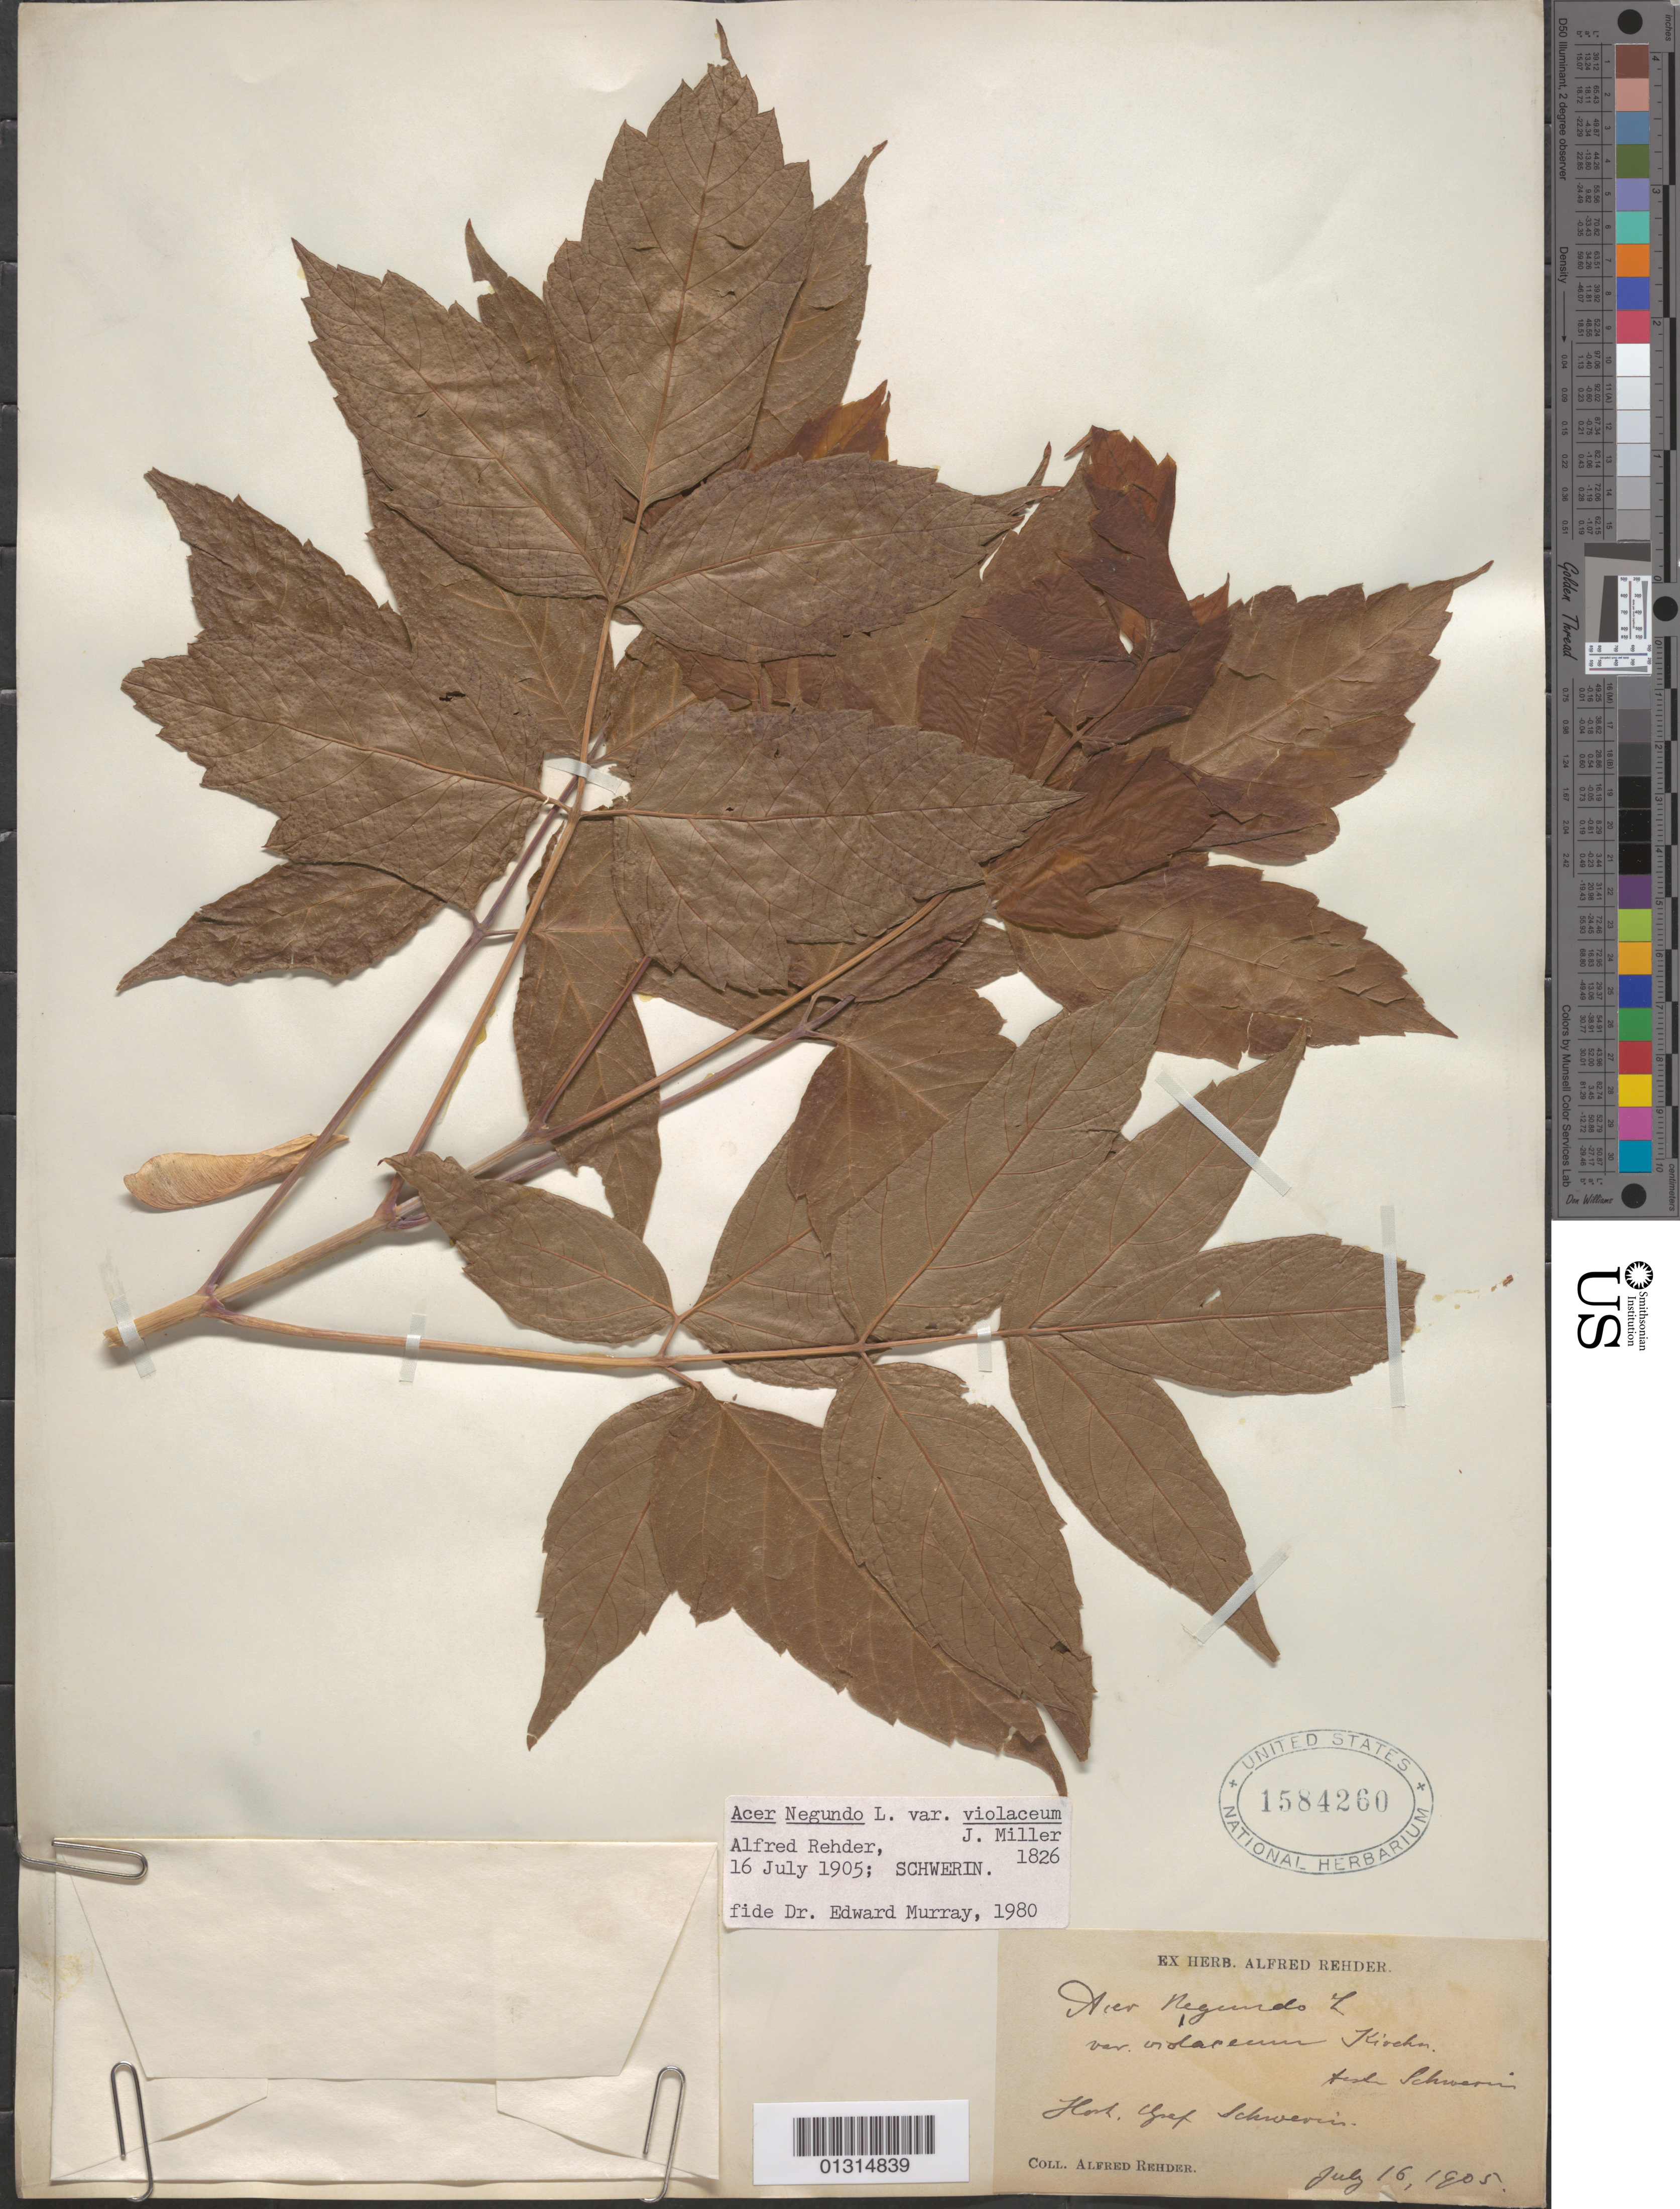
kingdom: Plantae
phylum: Tracheophyta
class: Magnoliopsida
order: Sapindales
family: Sapindaceae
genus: Acer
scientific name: Acer negundo var. violaceum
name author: (Booth ex Loudon) H. Jaeger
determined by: Murray, Edward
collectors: A. Rehder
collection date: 1905-07-16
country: United States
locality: Schwerin [?]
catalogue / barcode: US 1584260